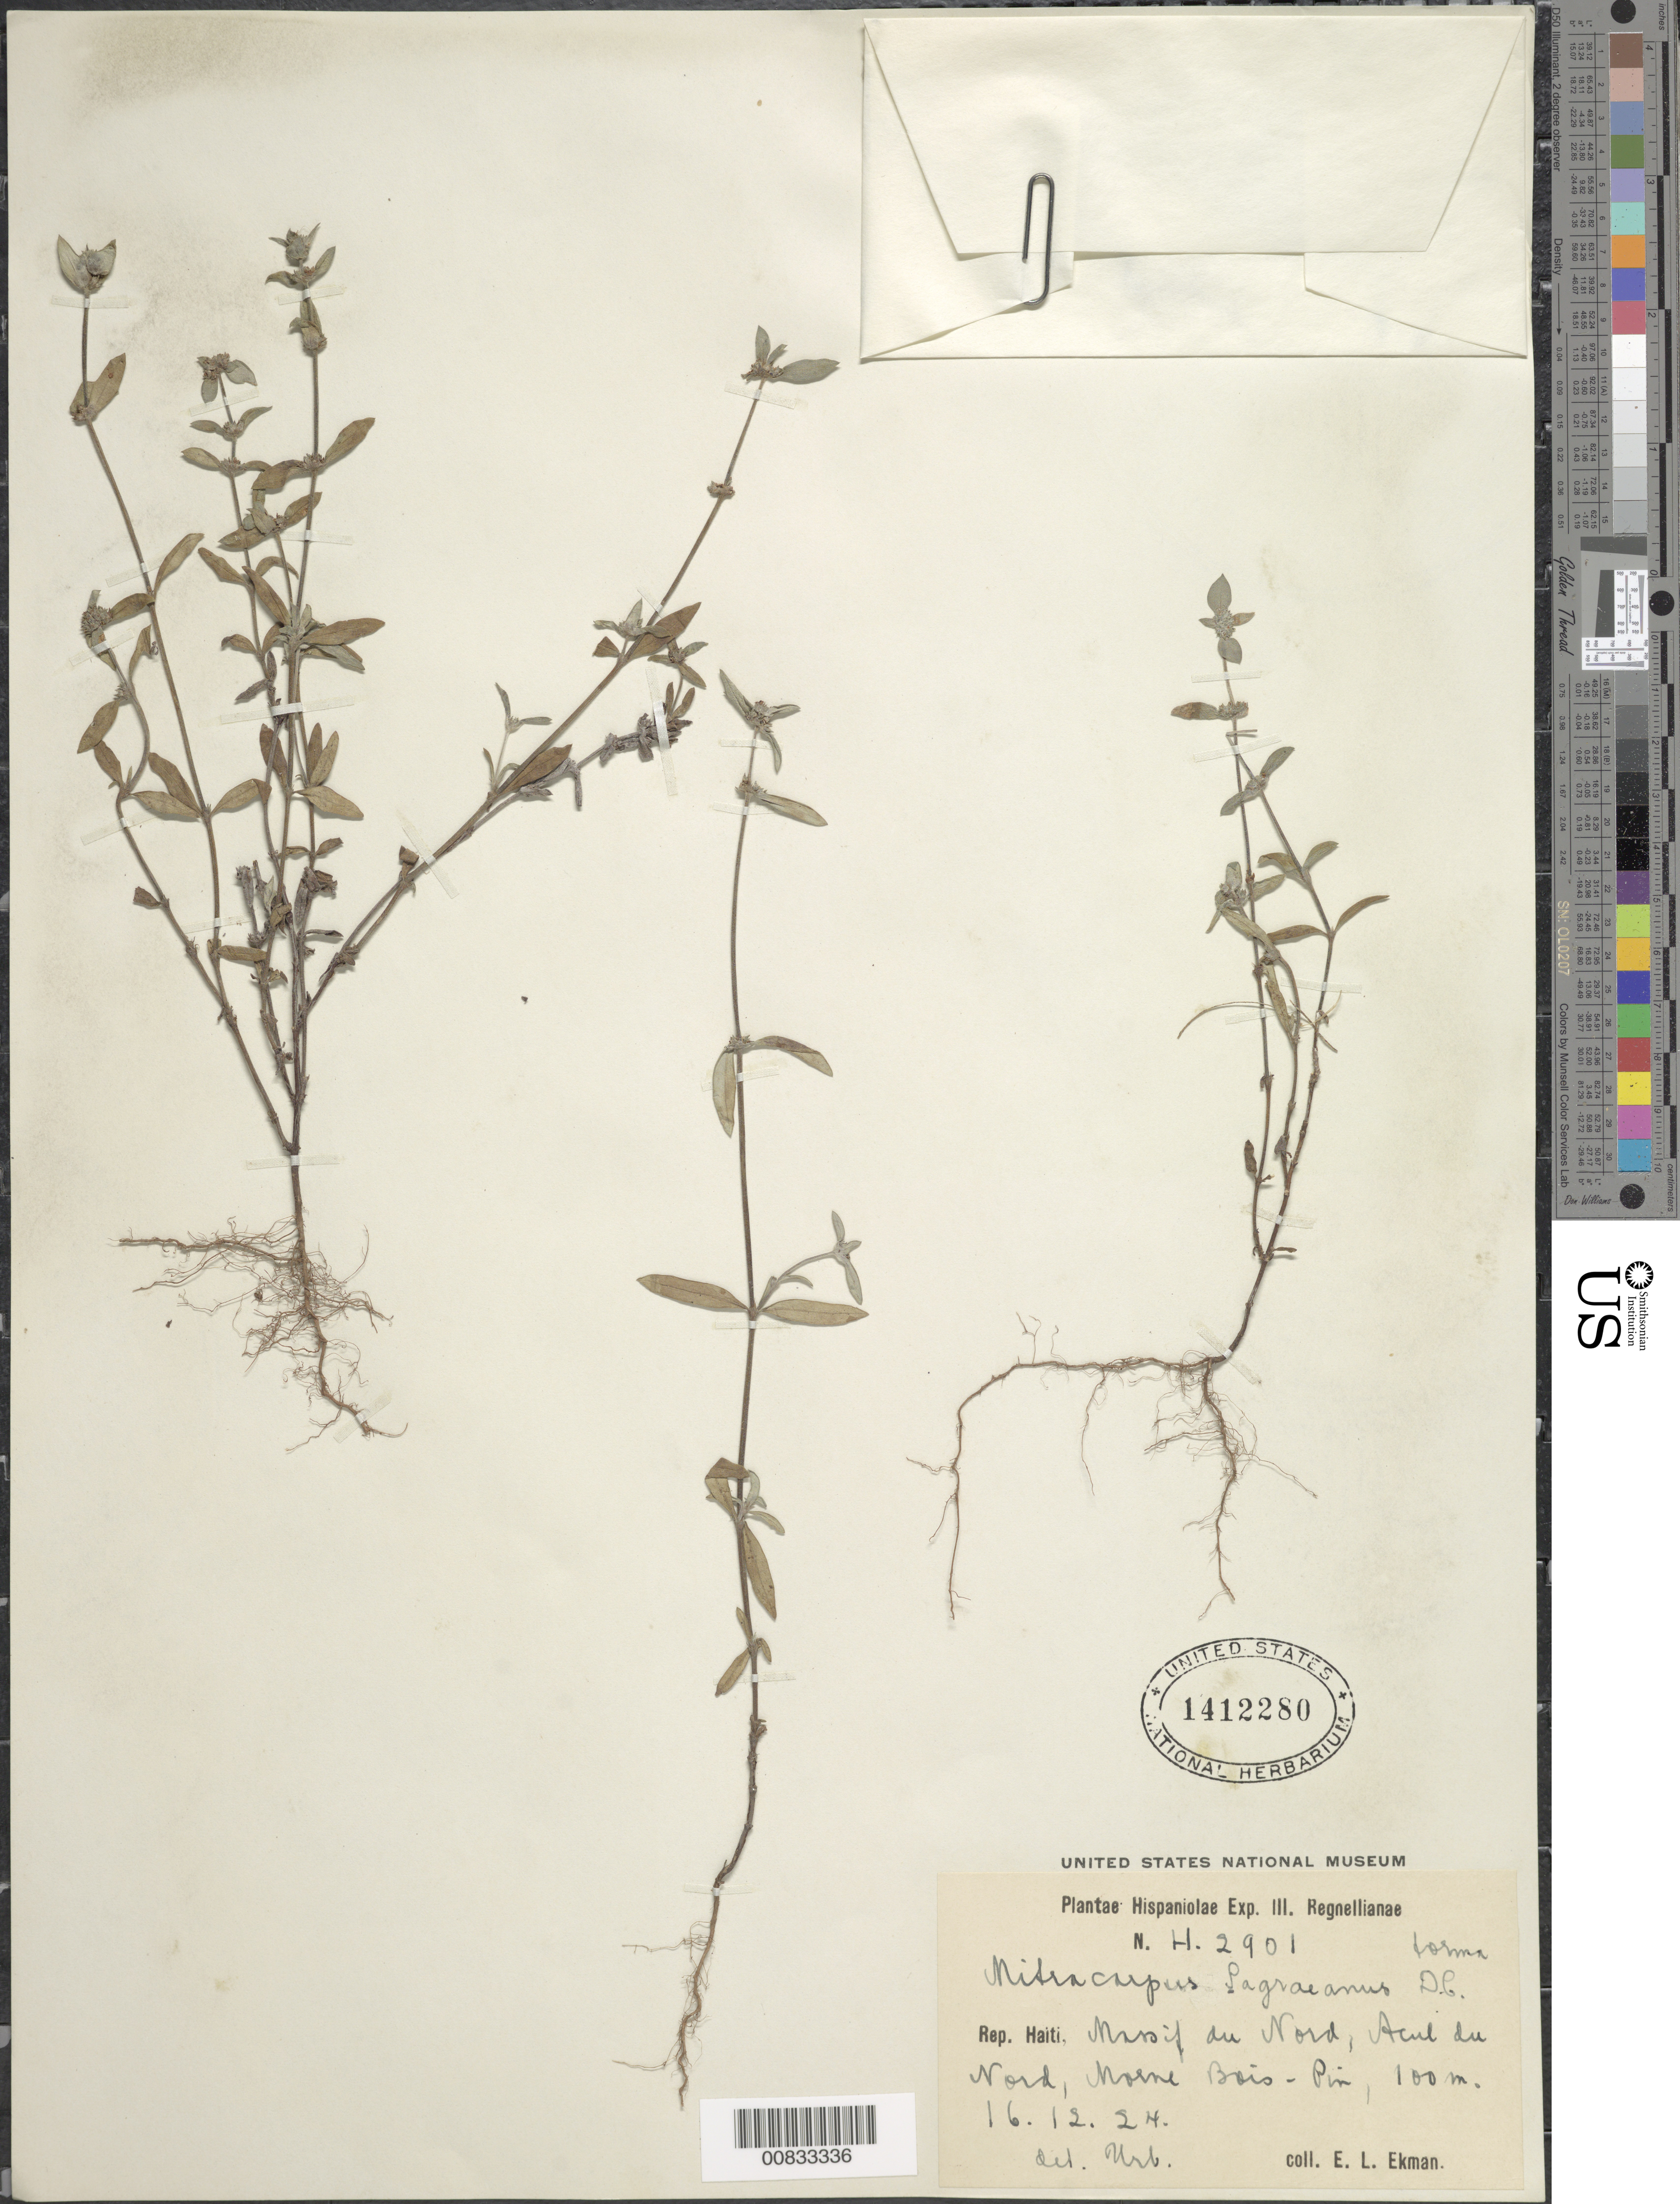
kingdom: Plantae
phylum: Tracheophyta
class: Magnoliopsida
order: Gentianales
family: Rubiaceae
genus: Mitracarpus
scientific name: Mitracarpus sagraeanus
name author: DC.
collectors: E. L. Ekman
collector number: H 2901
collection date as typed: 16 Dec 1924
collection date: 1924-12-16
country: Haiti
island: Hispaniola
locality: Massif du Nord, Acul du Nord, Morne Bois-Pin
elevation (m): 100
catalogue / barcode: US 1412280